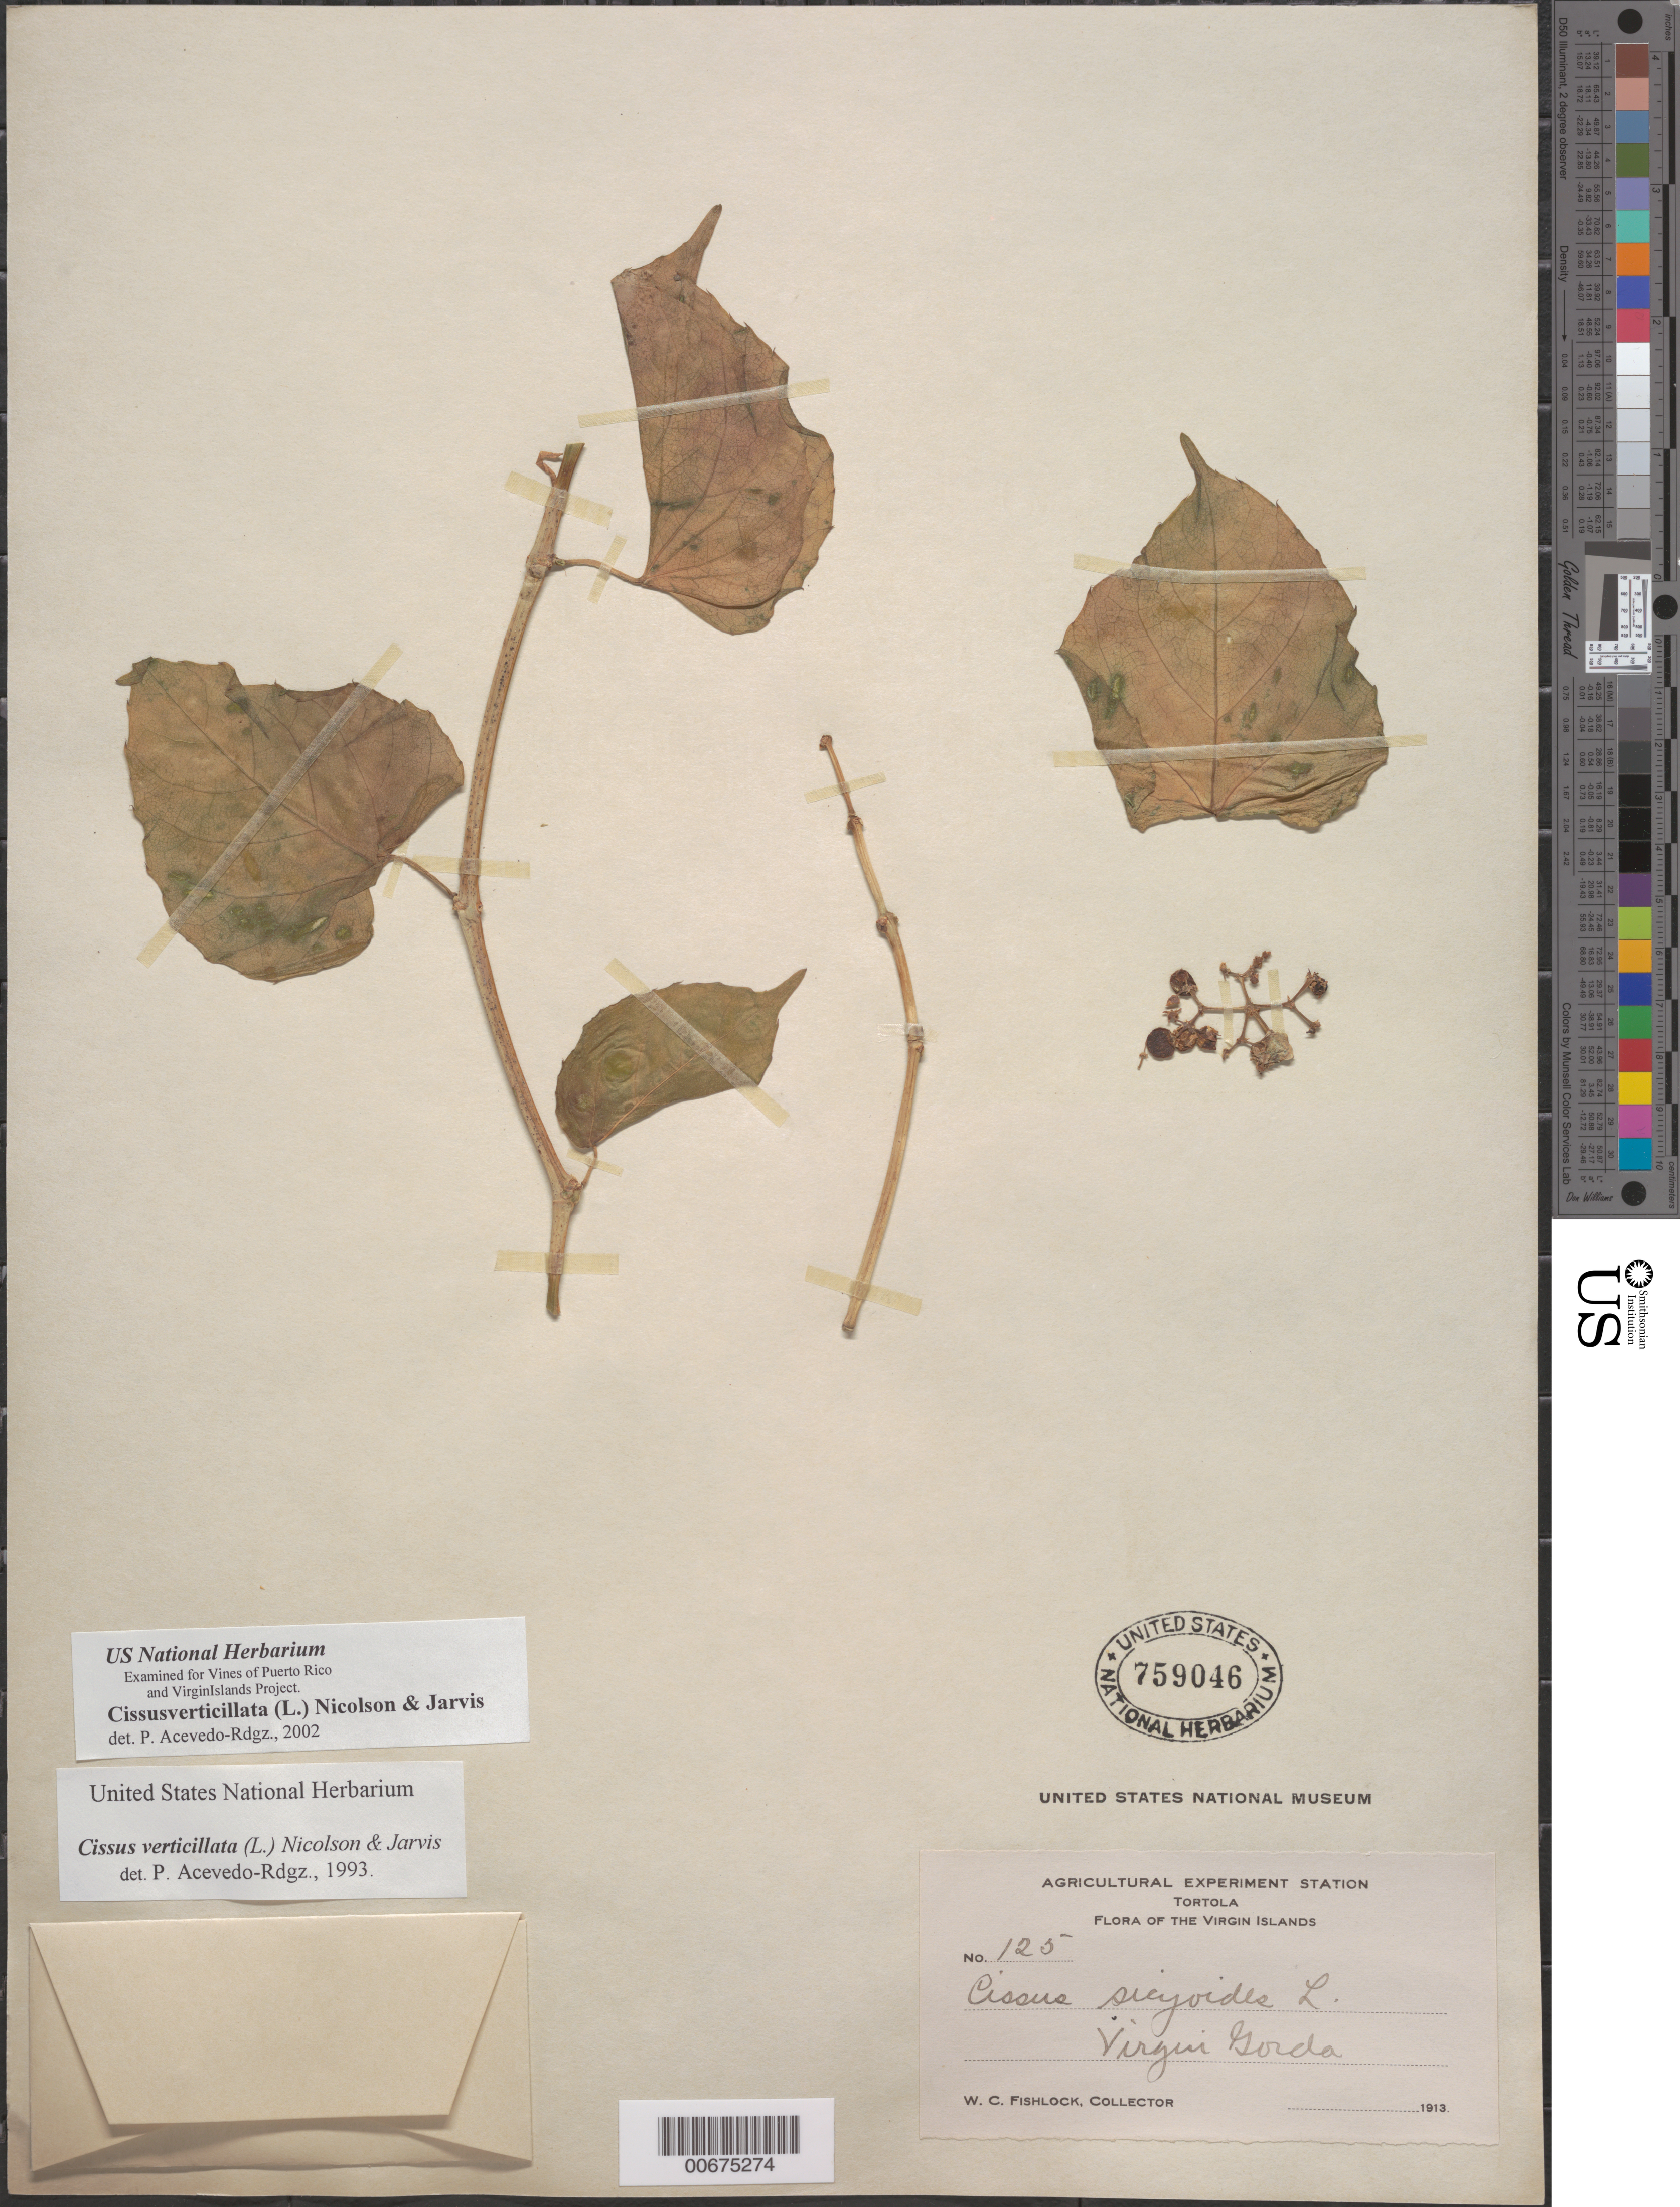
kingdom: Plantae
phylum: Tracheophyta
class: Magnoliopsida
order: Vitales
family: Vitaceae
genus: Cissus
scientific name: Cissus verticillata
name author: (L.) Nicolson & C.E. Jarvis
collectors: W. Fishlock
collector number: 125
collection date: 1913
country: British Virgin Islands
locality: Tortola. [unsure placement] the Virgin Islands. Virgin Gorda.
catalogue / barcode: US 759046